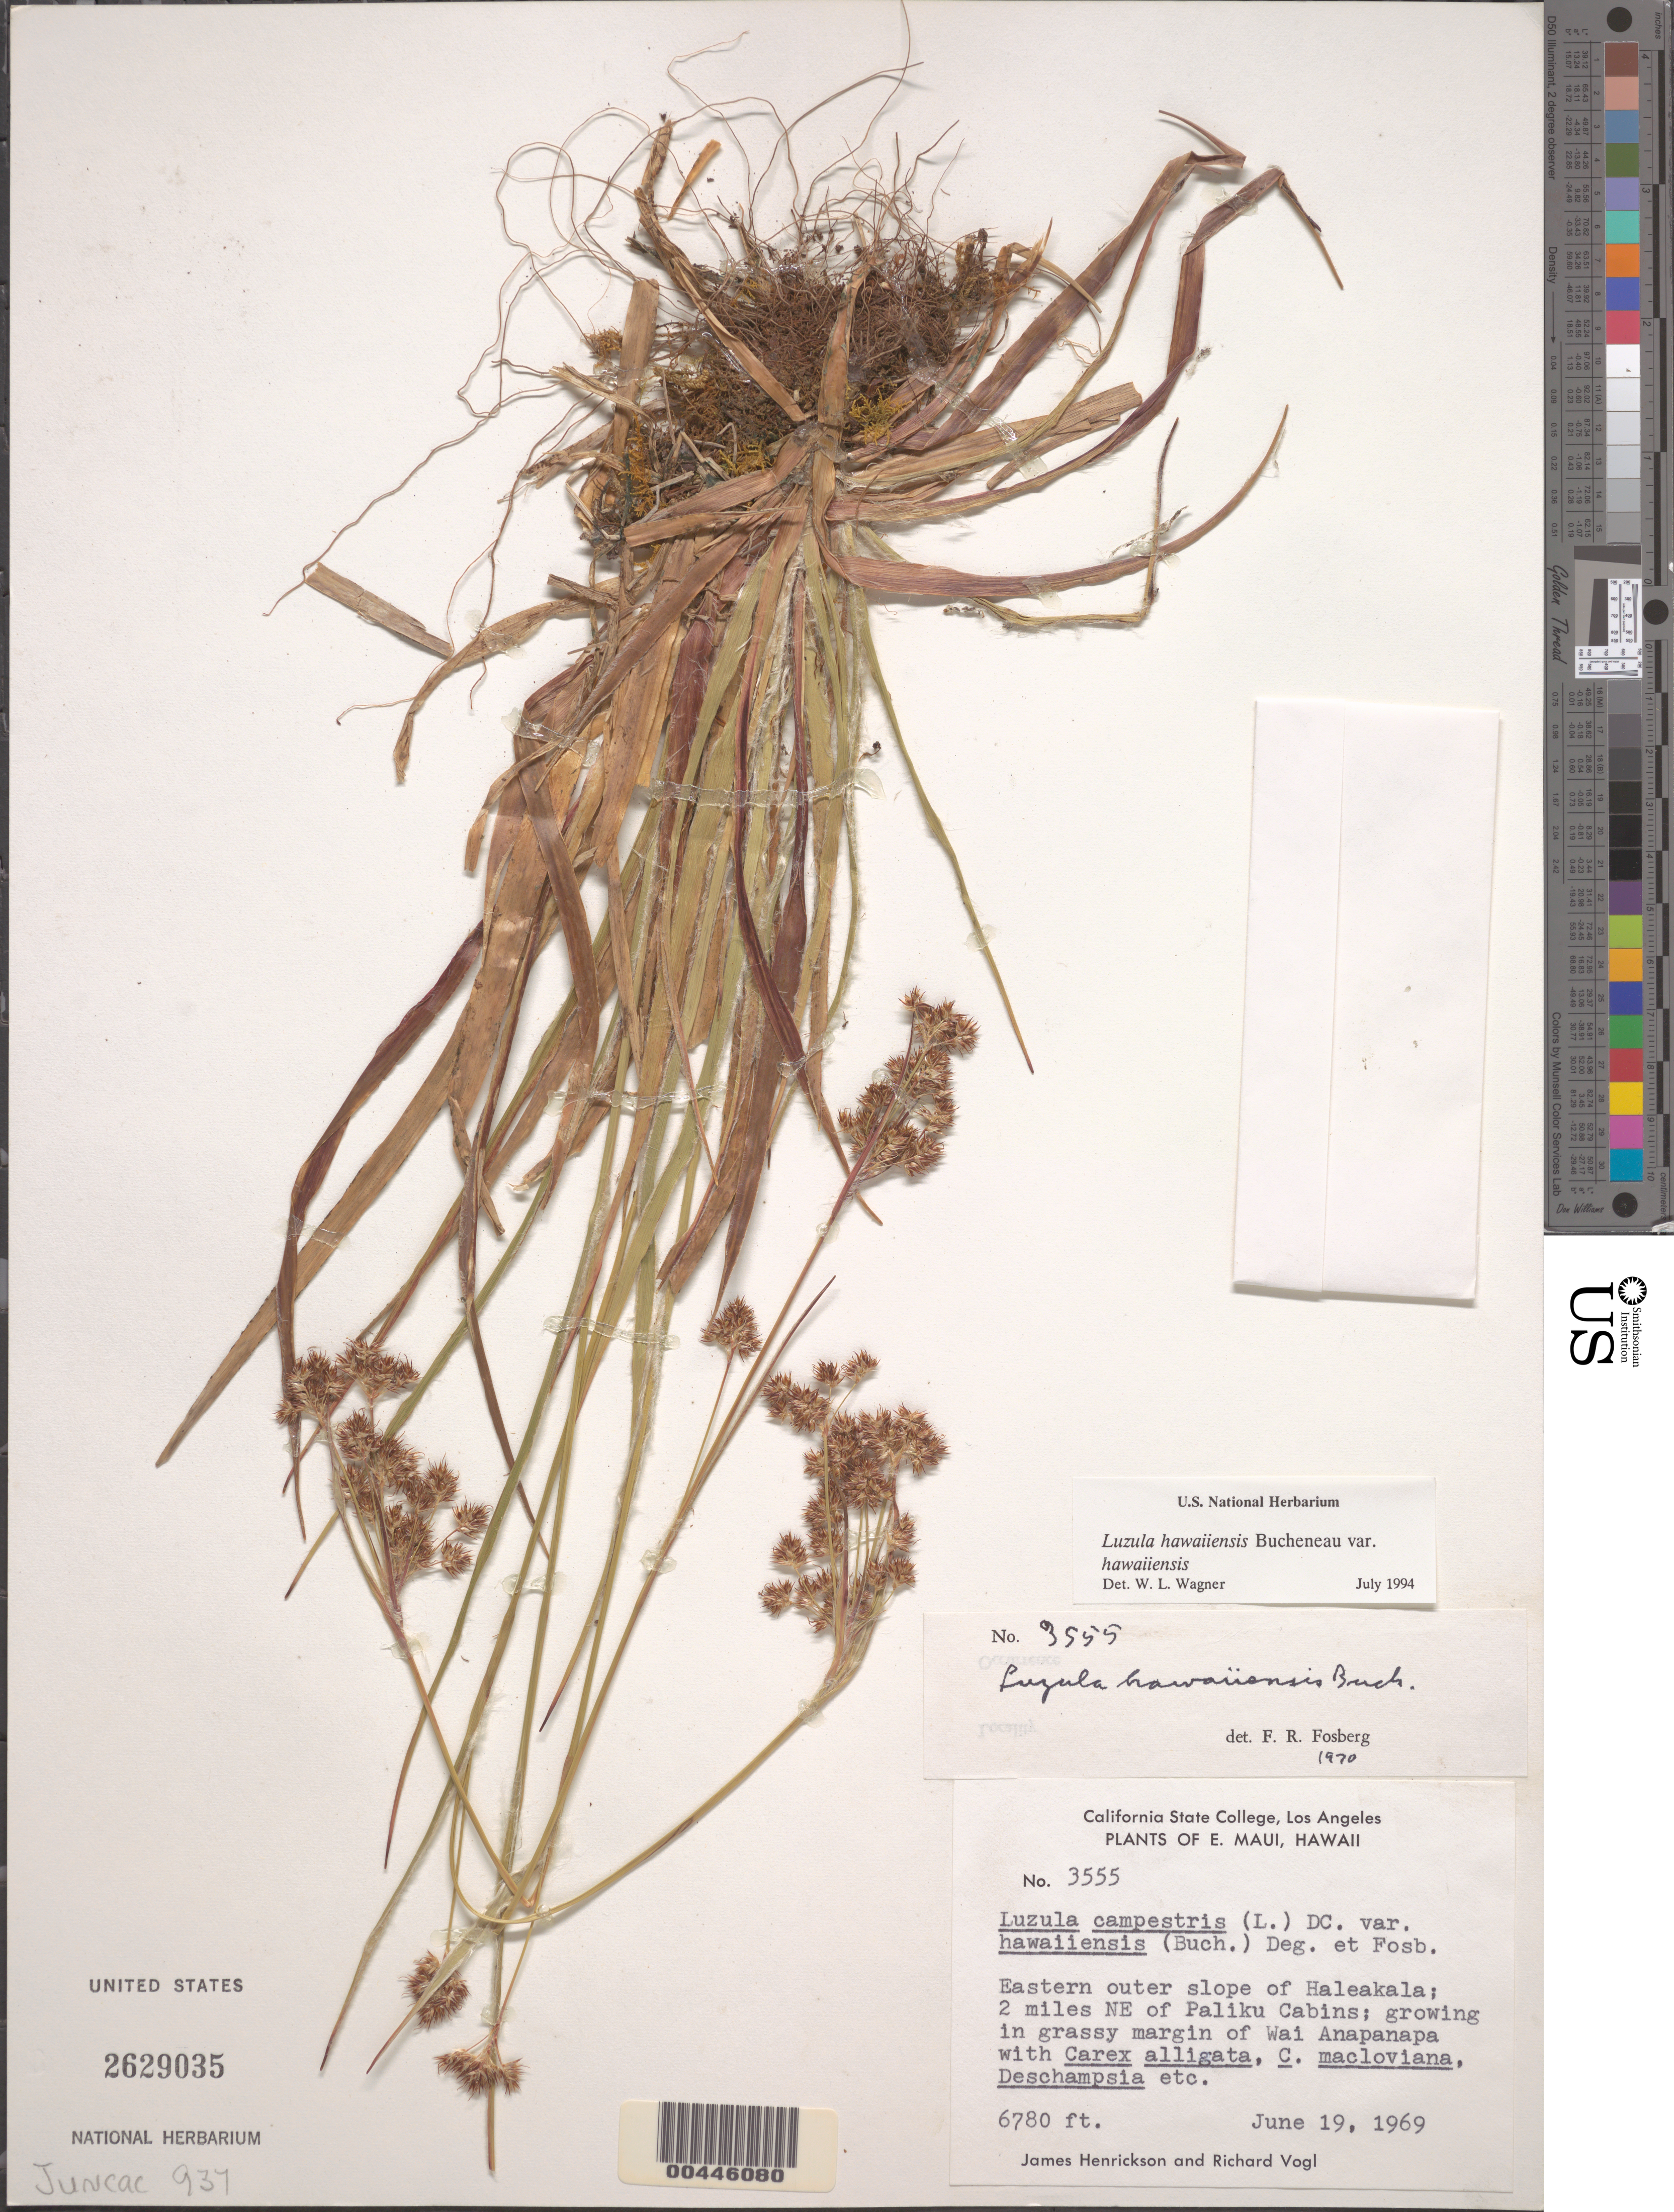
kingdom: Plantae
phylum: Tracheophyta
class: Liliopsida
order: Poales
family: Juncaceae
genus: Luzula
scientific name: Luzula hawaiiensis var. hawaiiensis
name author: Buchenau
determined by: Wagner, W. L., (BOT), Smithsonian Institution - National Museum of Natural History (UNITED STATES)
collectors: J. S. Henrickson & R. Vogl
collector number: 3555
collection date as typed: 19 Jun 1969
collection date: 1969-06-19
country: United States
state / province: Hawaii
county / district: Maui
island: Maui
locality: E Maui, E outer slope of Haleakala, 2 mi NE of Paliku Cabins, edge of Wai Anapanapa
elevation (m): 2067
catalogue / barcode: US 2629035